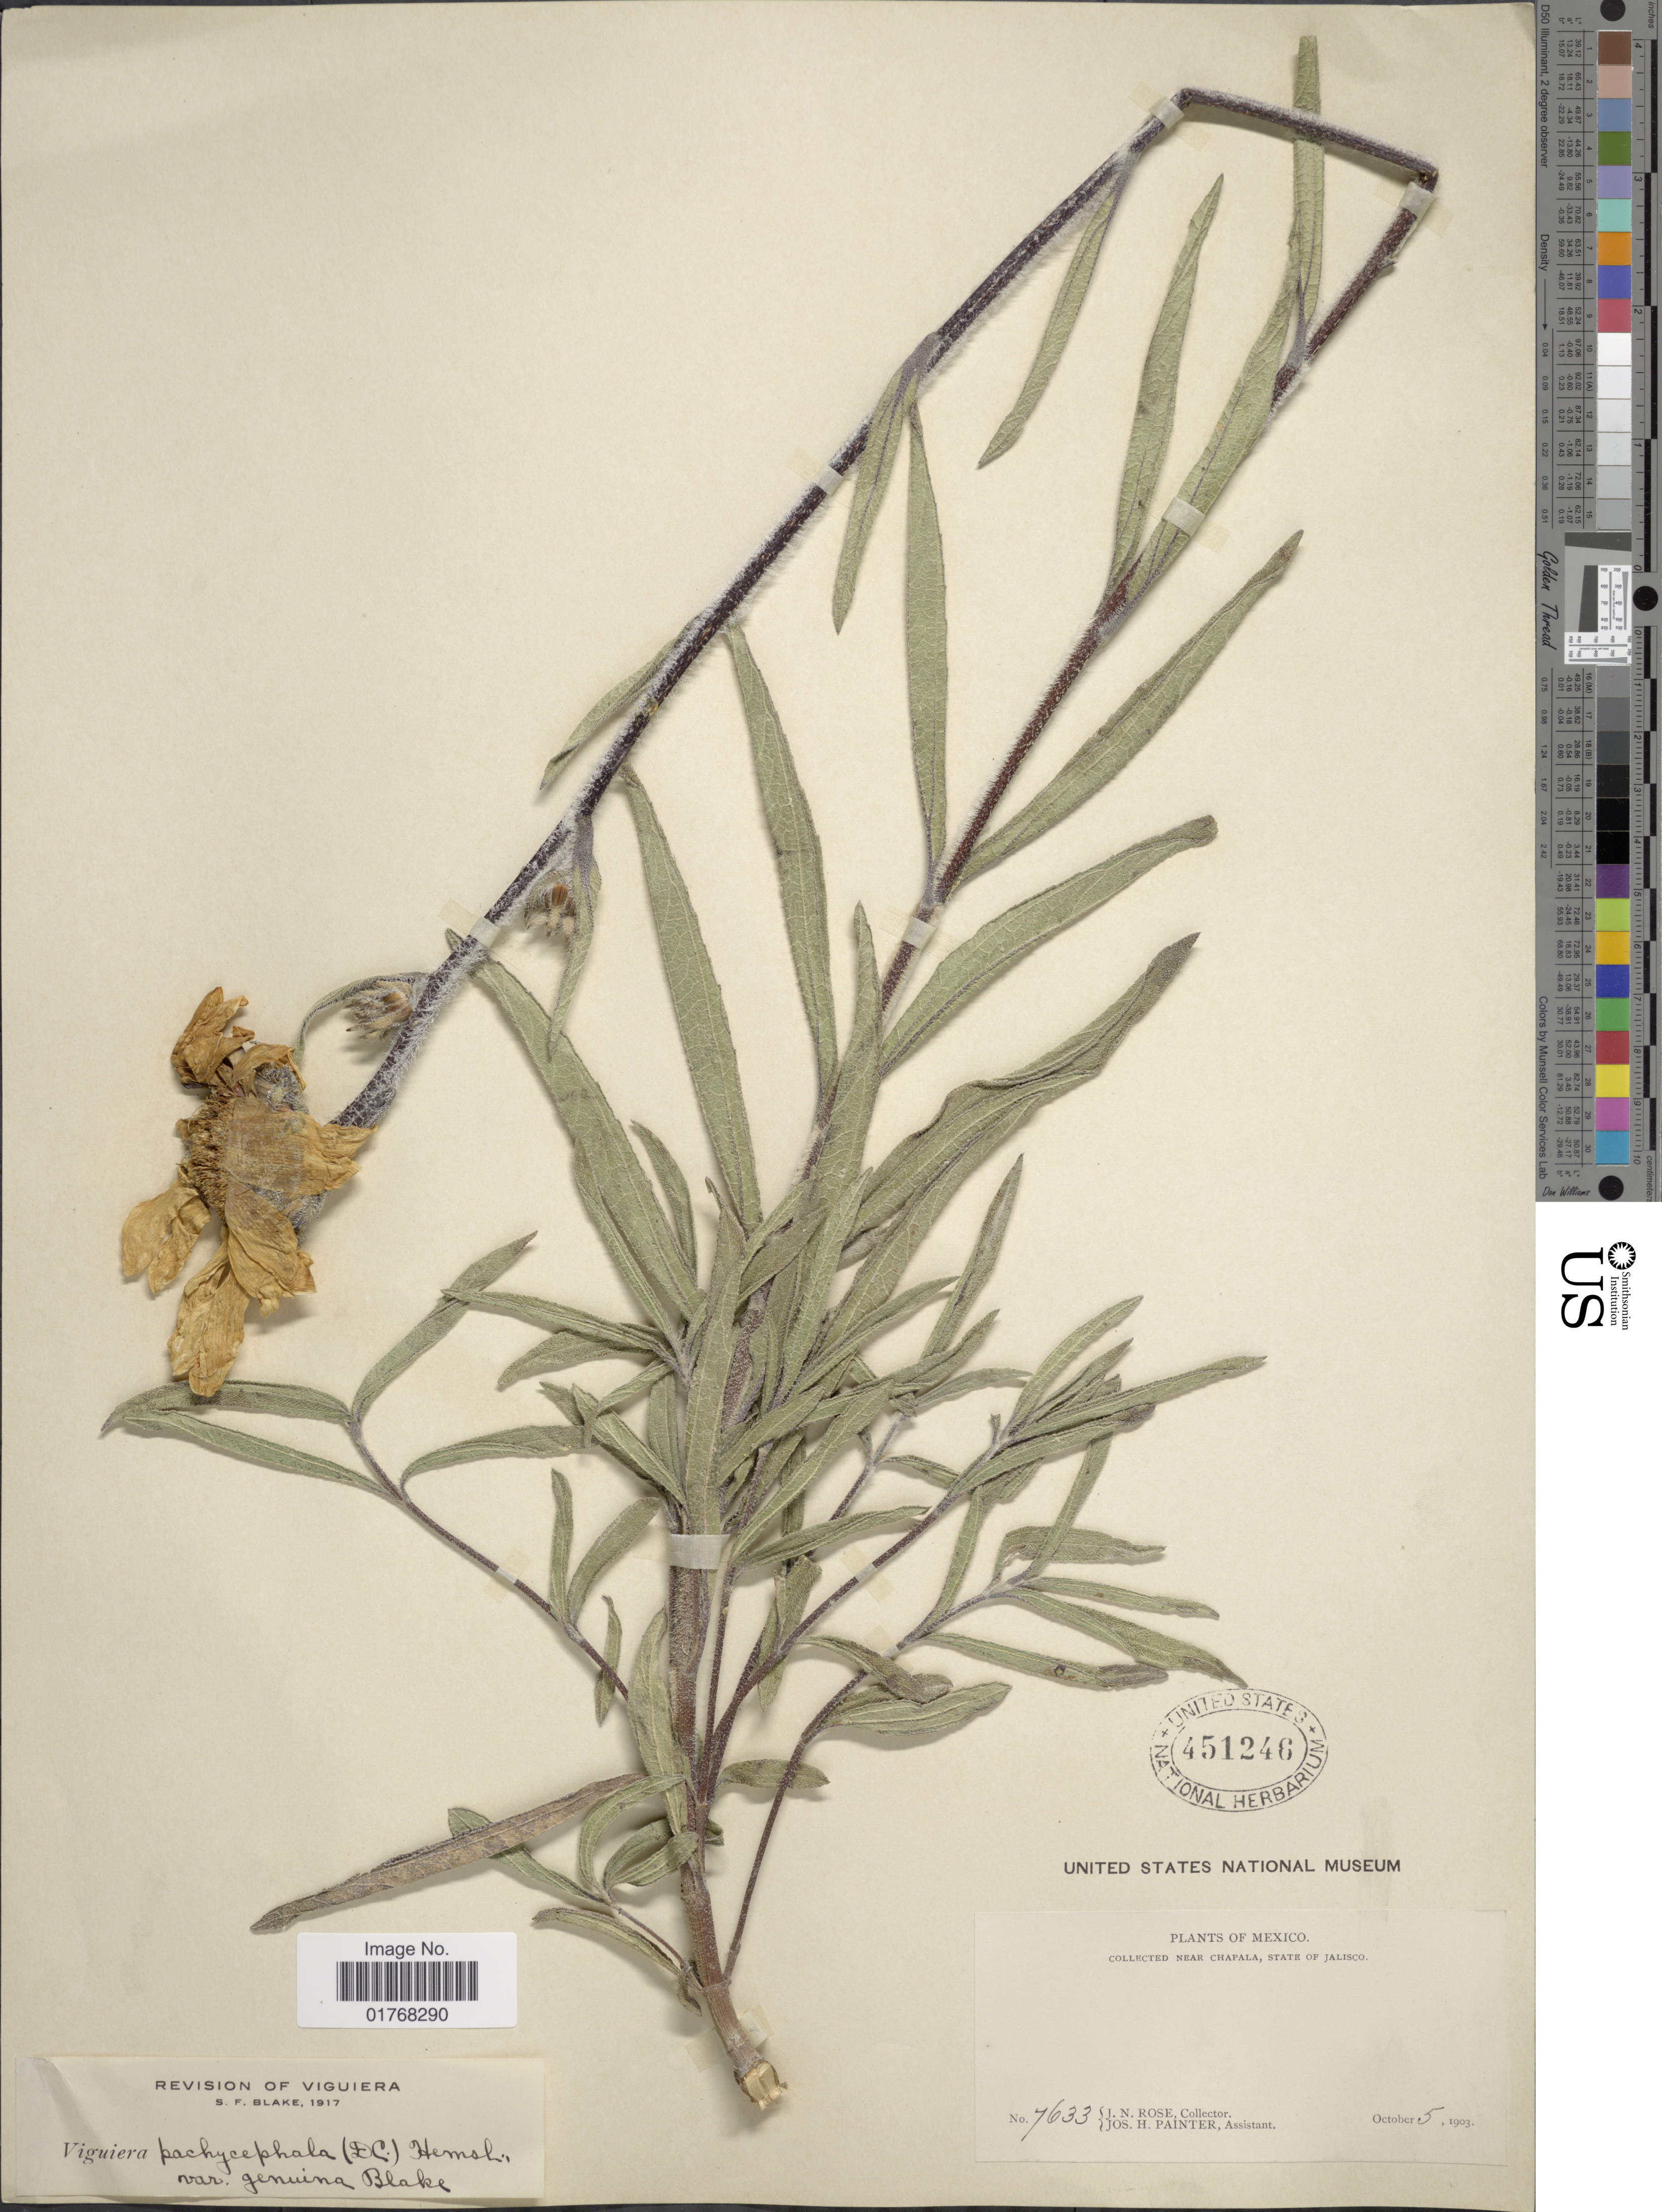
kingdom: Plantae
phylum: Tracheophyta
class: Magnoliopsida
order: Asterales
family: Asteraceae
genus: Viguiera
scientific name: Viguiera pachycephala var. genuina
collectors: J. N. Rose & J. H. Painter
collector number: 7633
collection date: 1903-10-05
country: Mexico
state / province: Jalisco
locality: Near Chapala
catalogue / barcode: US 451246